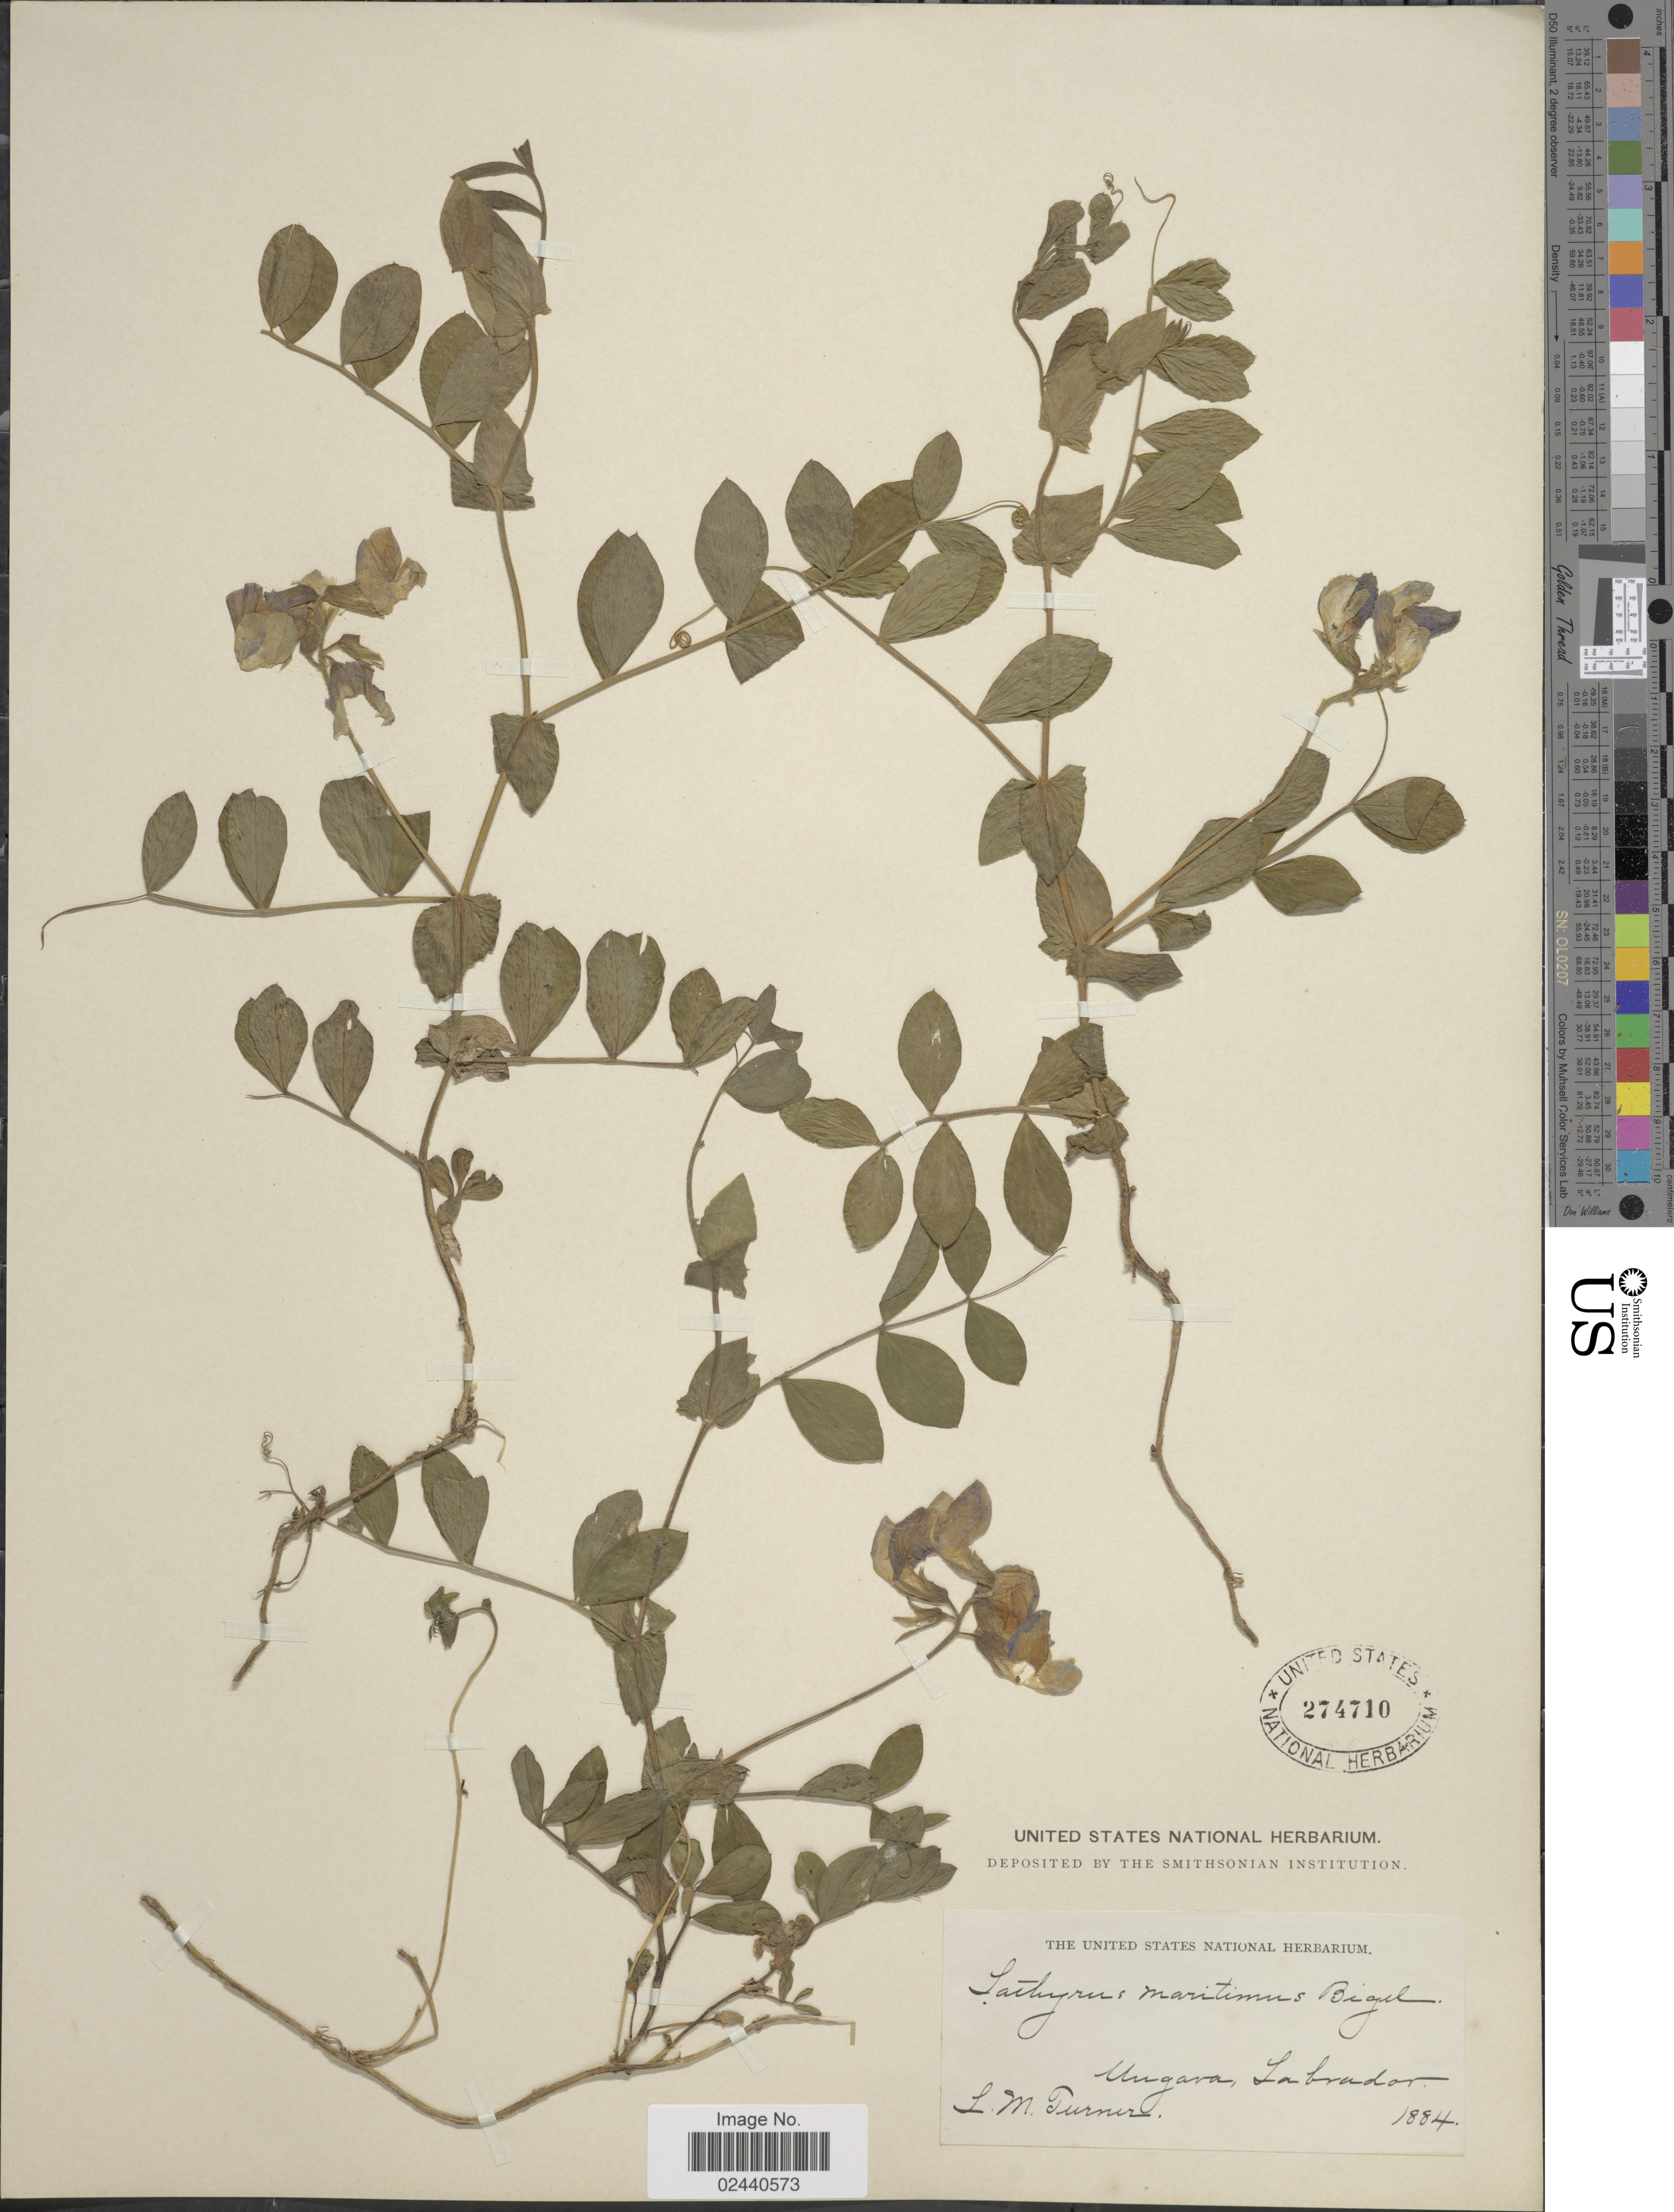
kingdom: Plantae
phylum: Tracheophyta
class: Magnoliopsida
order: Fabales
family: Fabaceae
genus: Lathyrus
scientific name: Lathyrus japonicus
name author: Willd.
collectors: L. M. Turner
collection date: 1884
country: Canada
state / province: Newfoundland and Labrador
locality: Ungava, Labrador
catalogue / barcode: US 274710